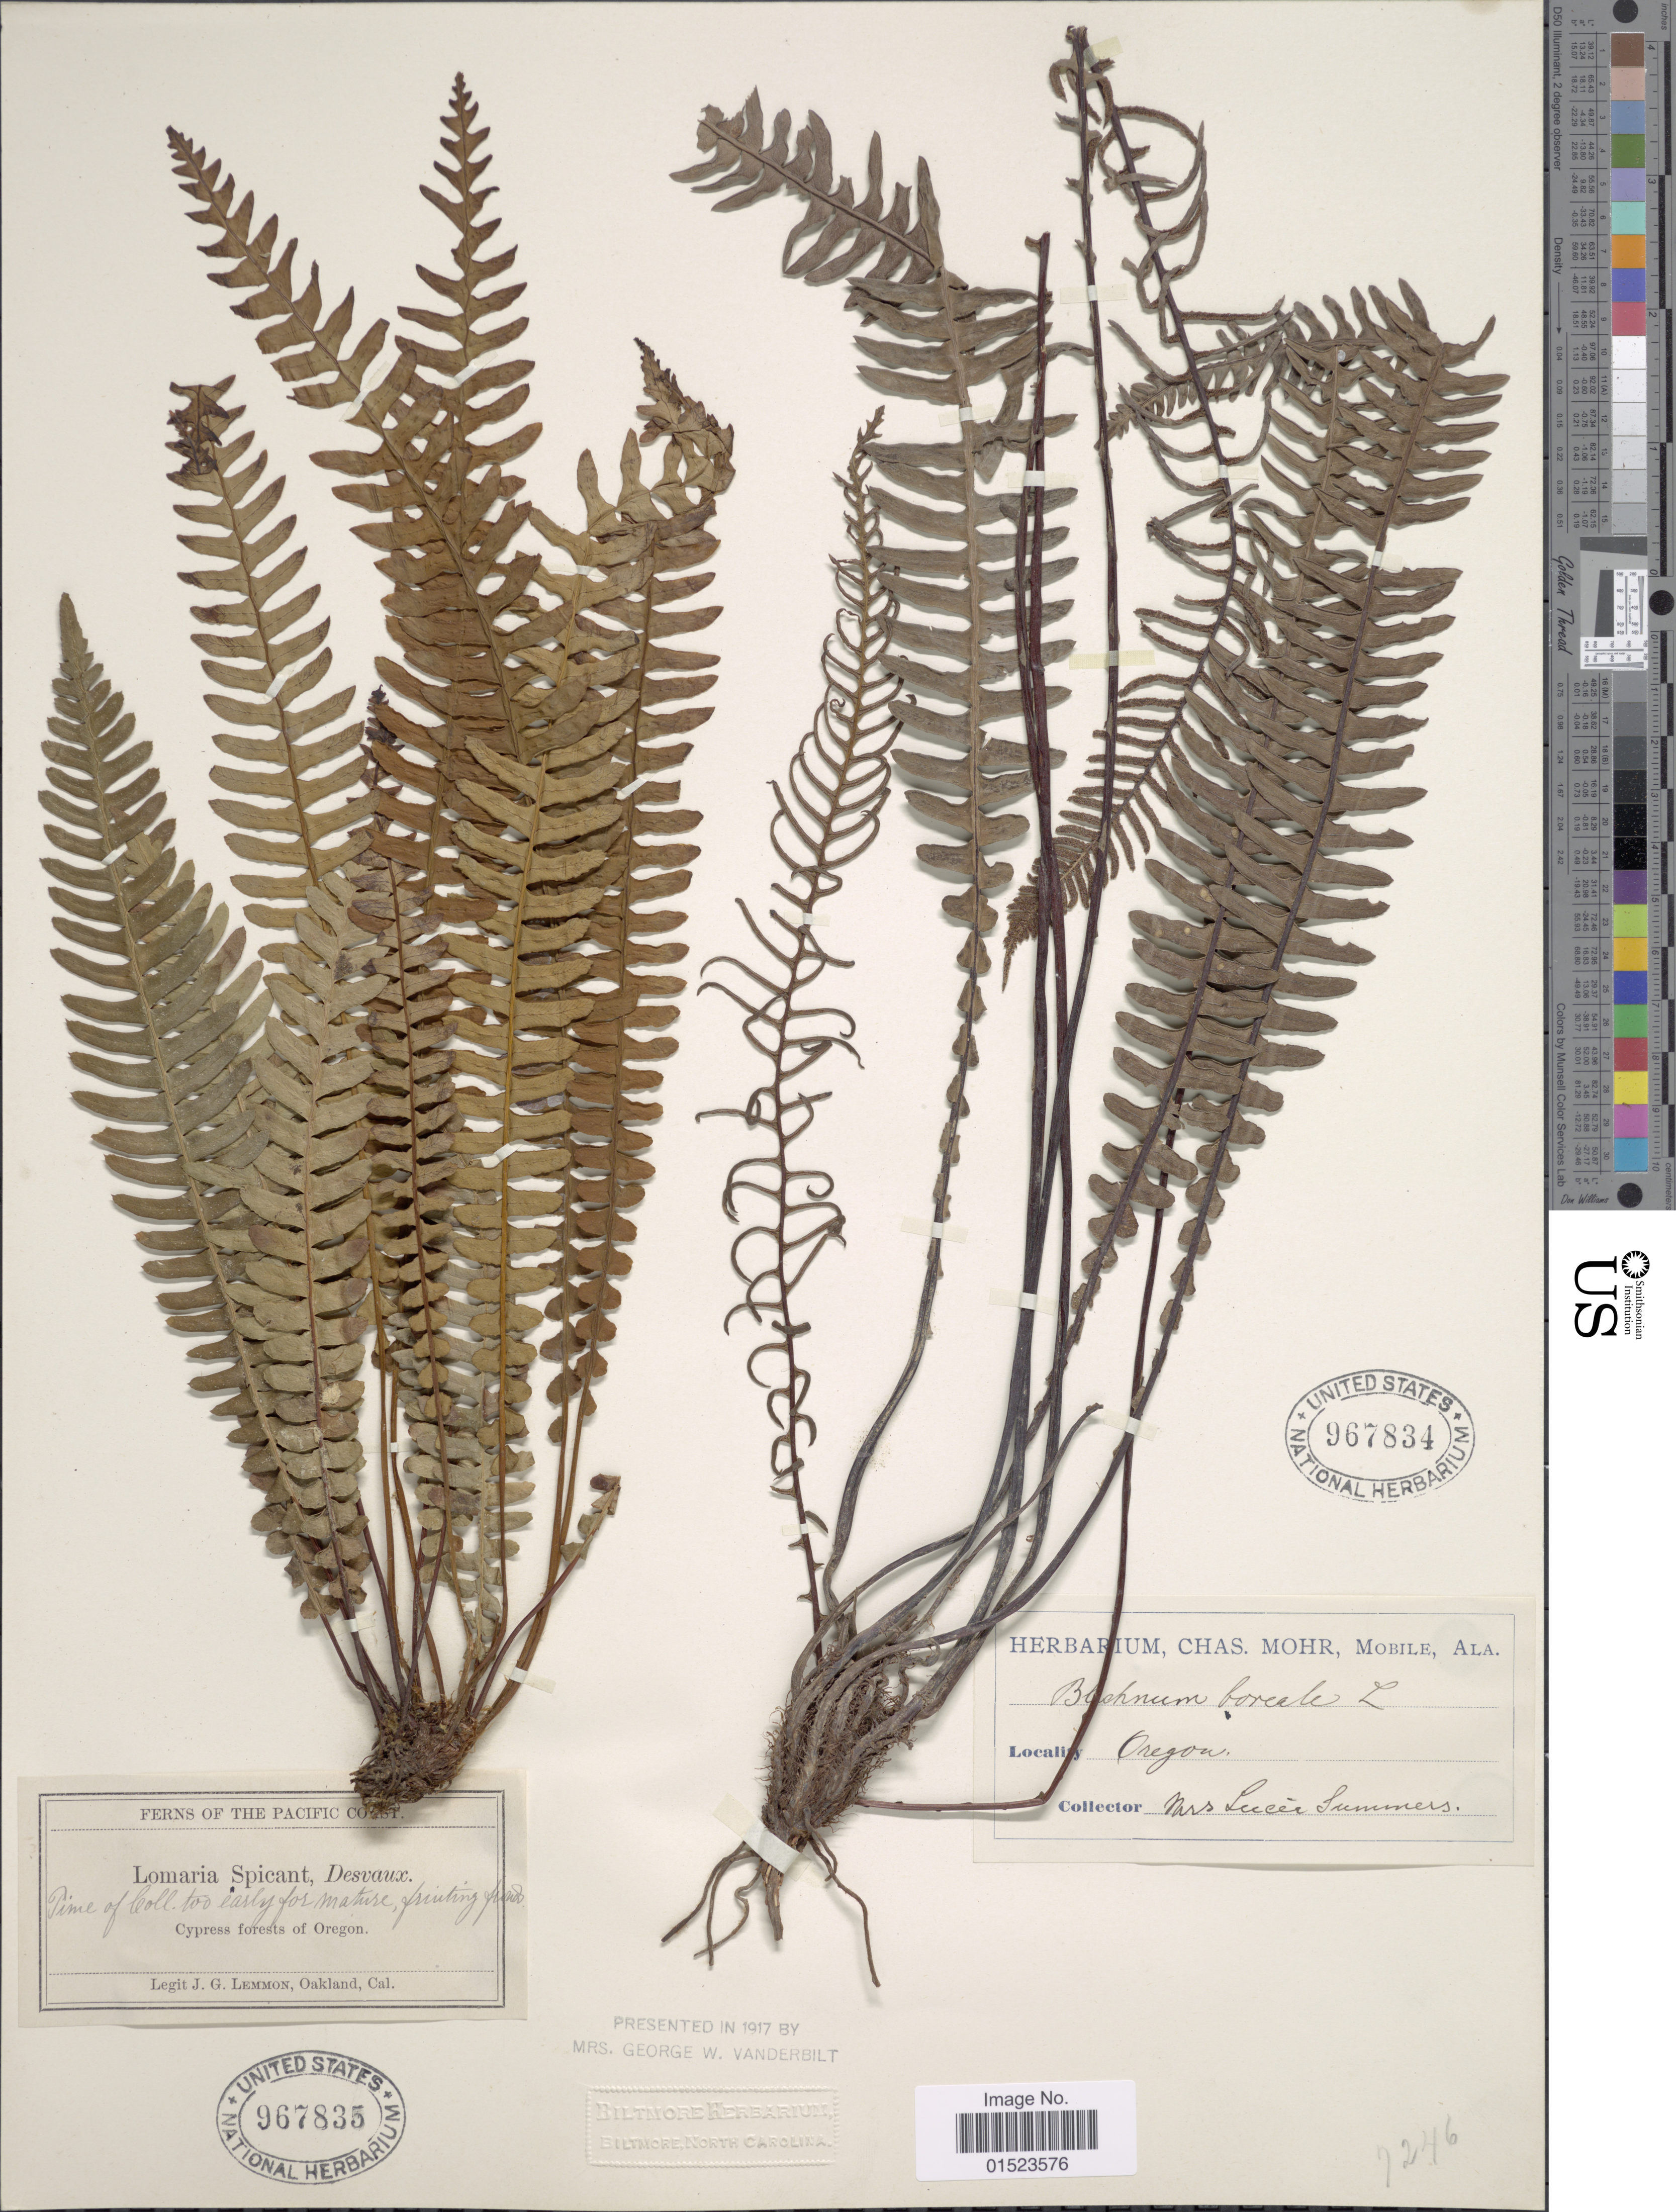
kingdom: Plantae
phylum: Tracheophyta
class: Polypodiopsida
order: Polypodiales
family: Blechnaceae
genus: Blechnum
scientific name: Blechnum spicant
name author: (L.) Sm.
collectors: L. Summers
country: United States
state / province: Oregon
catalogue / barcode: US 967834